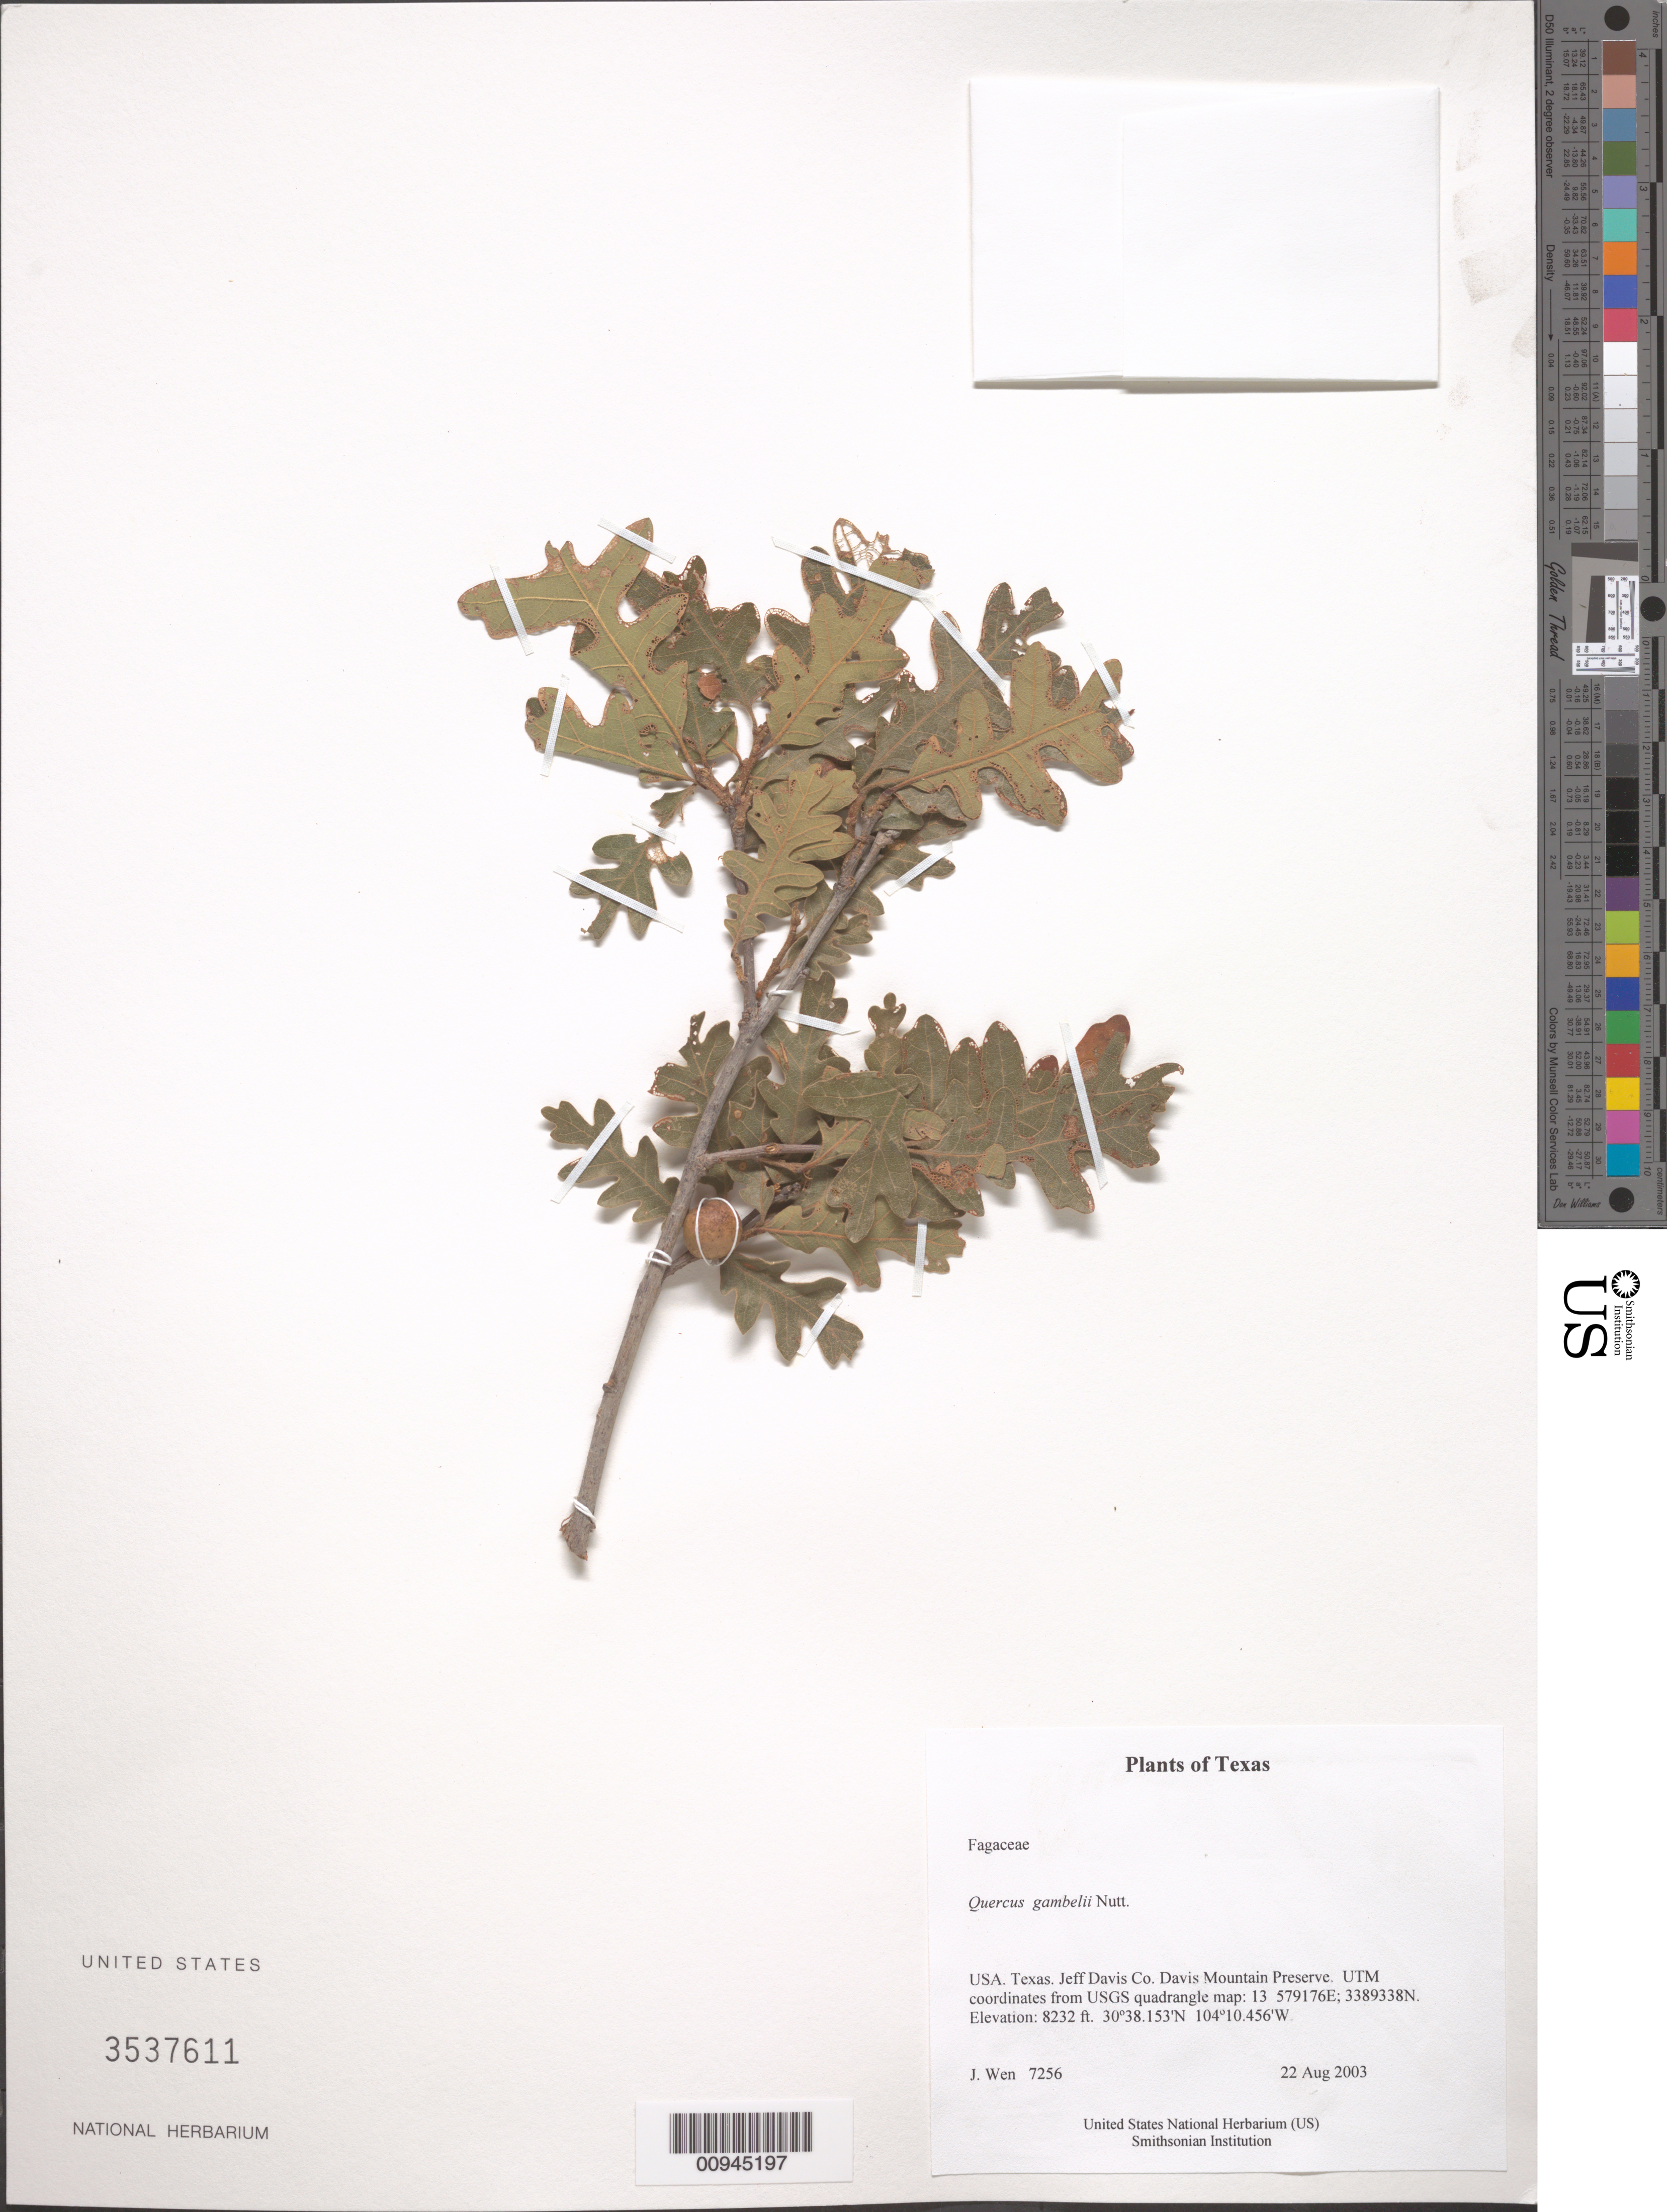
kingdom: Plantae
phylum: Tracheophyta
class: Magnoliopsida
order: Fagales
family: Fagaceae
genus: Quercus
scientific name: Quercus gambelii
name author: Nutt.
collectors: J. Wen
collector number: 7256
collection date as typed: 22 Aug 2003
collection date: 2003-08-22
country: United States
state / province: Texas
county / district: Jeff Davis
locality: Davis Mountain Preserve. UTM coordinates from USGS quadrangle map: 13 579176E; 3389338N.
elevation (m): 2509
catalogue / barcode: US 3537611